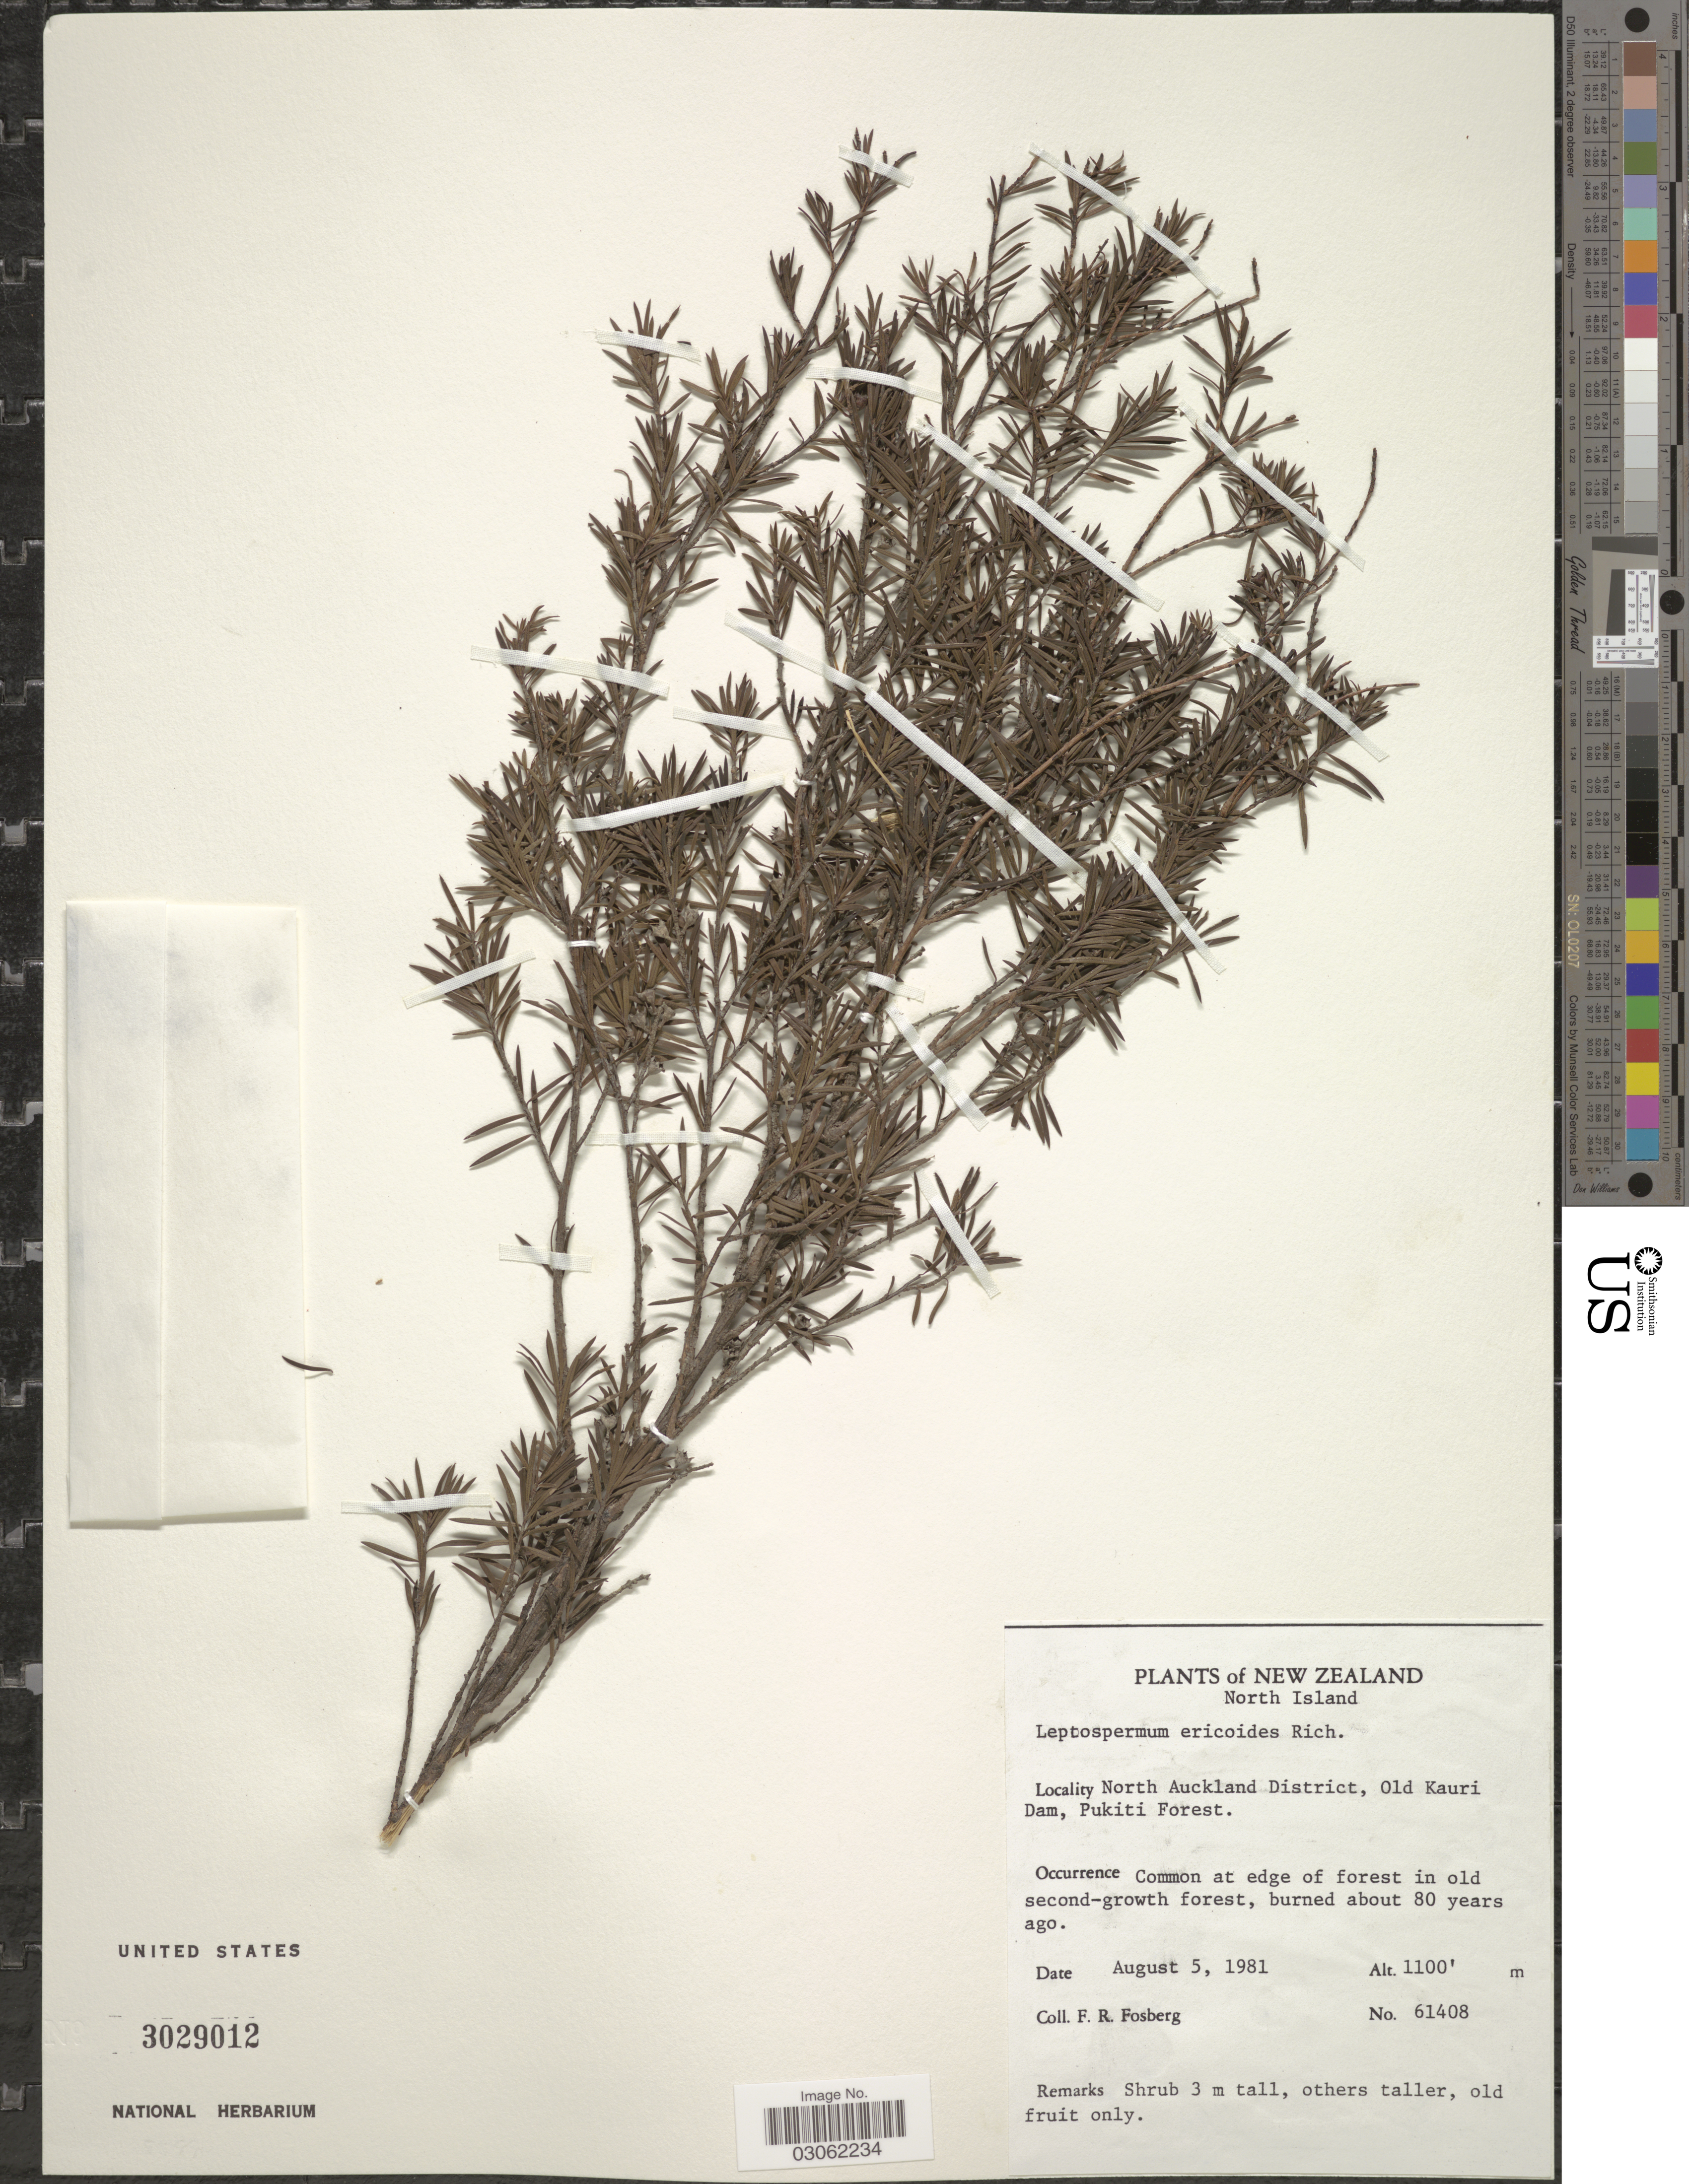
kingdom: Plantae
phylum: Tracheophyta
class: Magnoliopsida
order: Myrtales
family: Myrtaceae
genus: Kunzea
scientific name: Kunzea sp.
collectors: F. R. Fosberg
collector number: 61408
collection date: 1981-08-05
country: New Zealand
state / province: Auckland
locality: South Island. North Auckland District, Old Kauri Dam, Pukiti Forest.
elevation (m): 335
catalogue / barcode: US 3029012